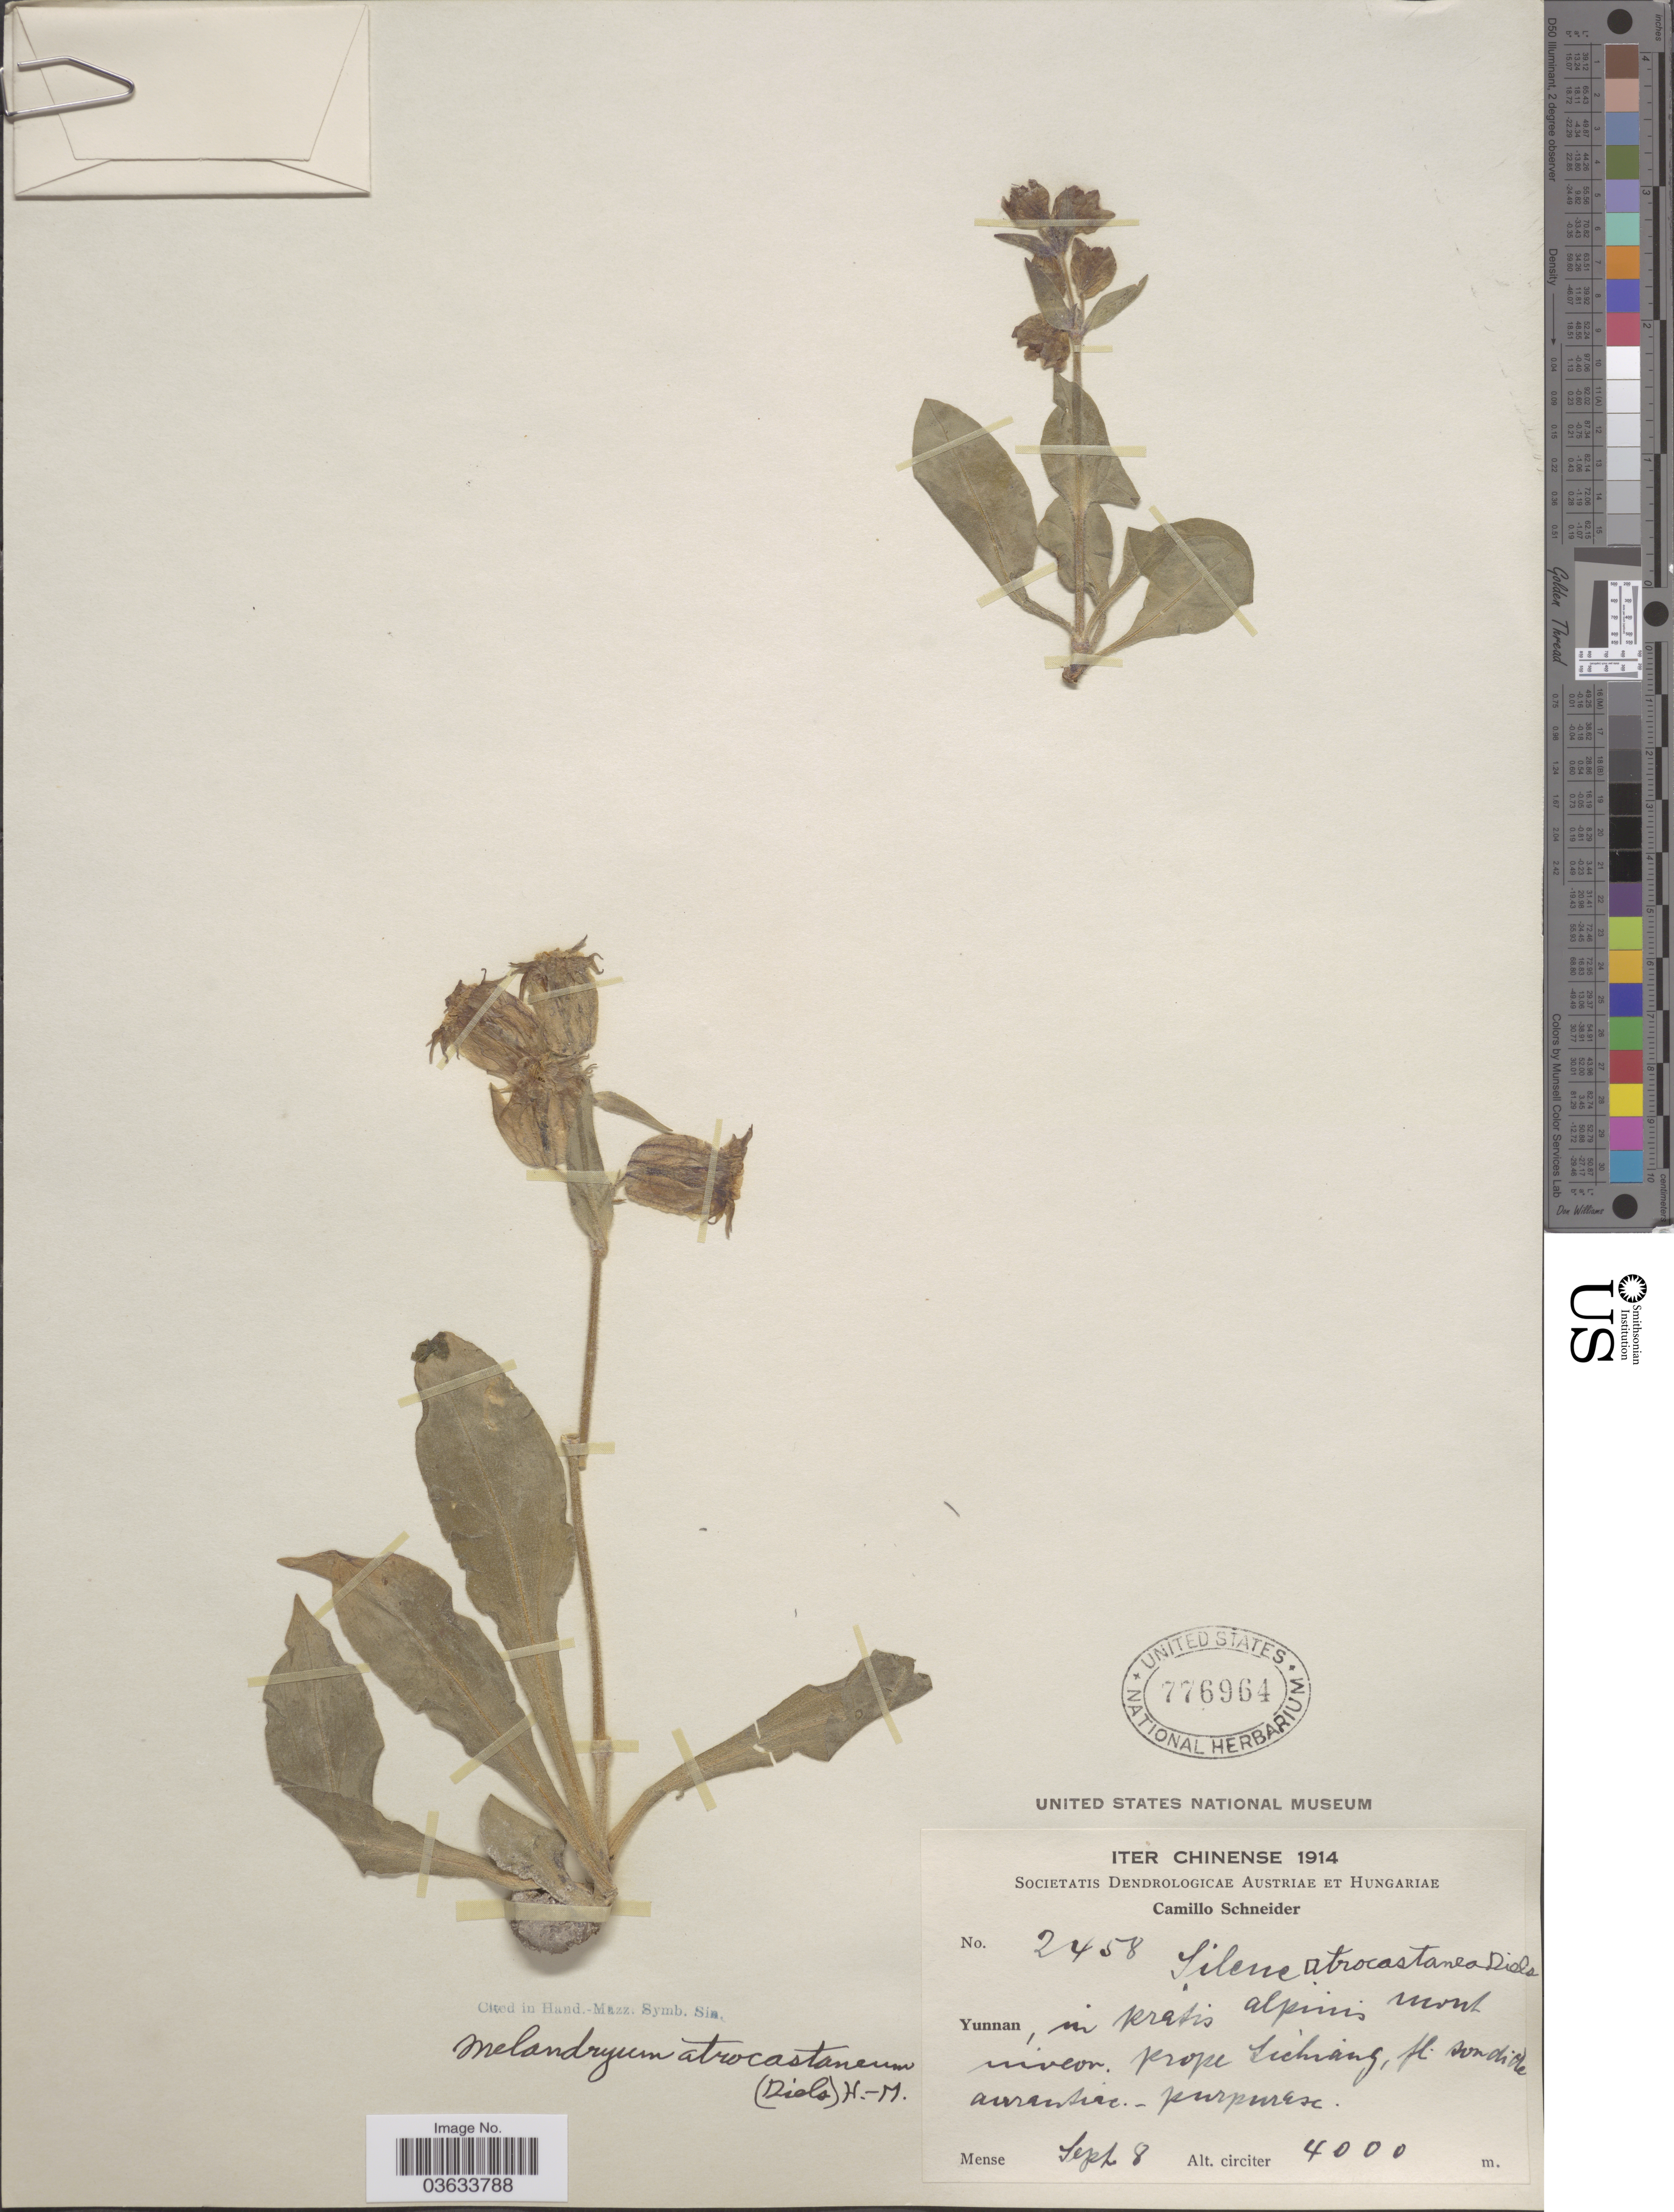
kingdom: Plantae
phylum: Tracheophyta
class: Magnoliopsida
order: Caryophyllales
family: Caryophyllaceae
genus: Silene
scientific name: Silene atrocastanea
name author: Diels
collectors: C. K. Schneider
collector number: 2458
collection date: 1914-09-08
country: China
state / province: Yunnan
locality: In pratis alpinis mont niveor. prope Lichiang.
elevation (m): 4000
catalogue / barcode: US 776964